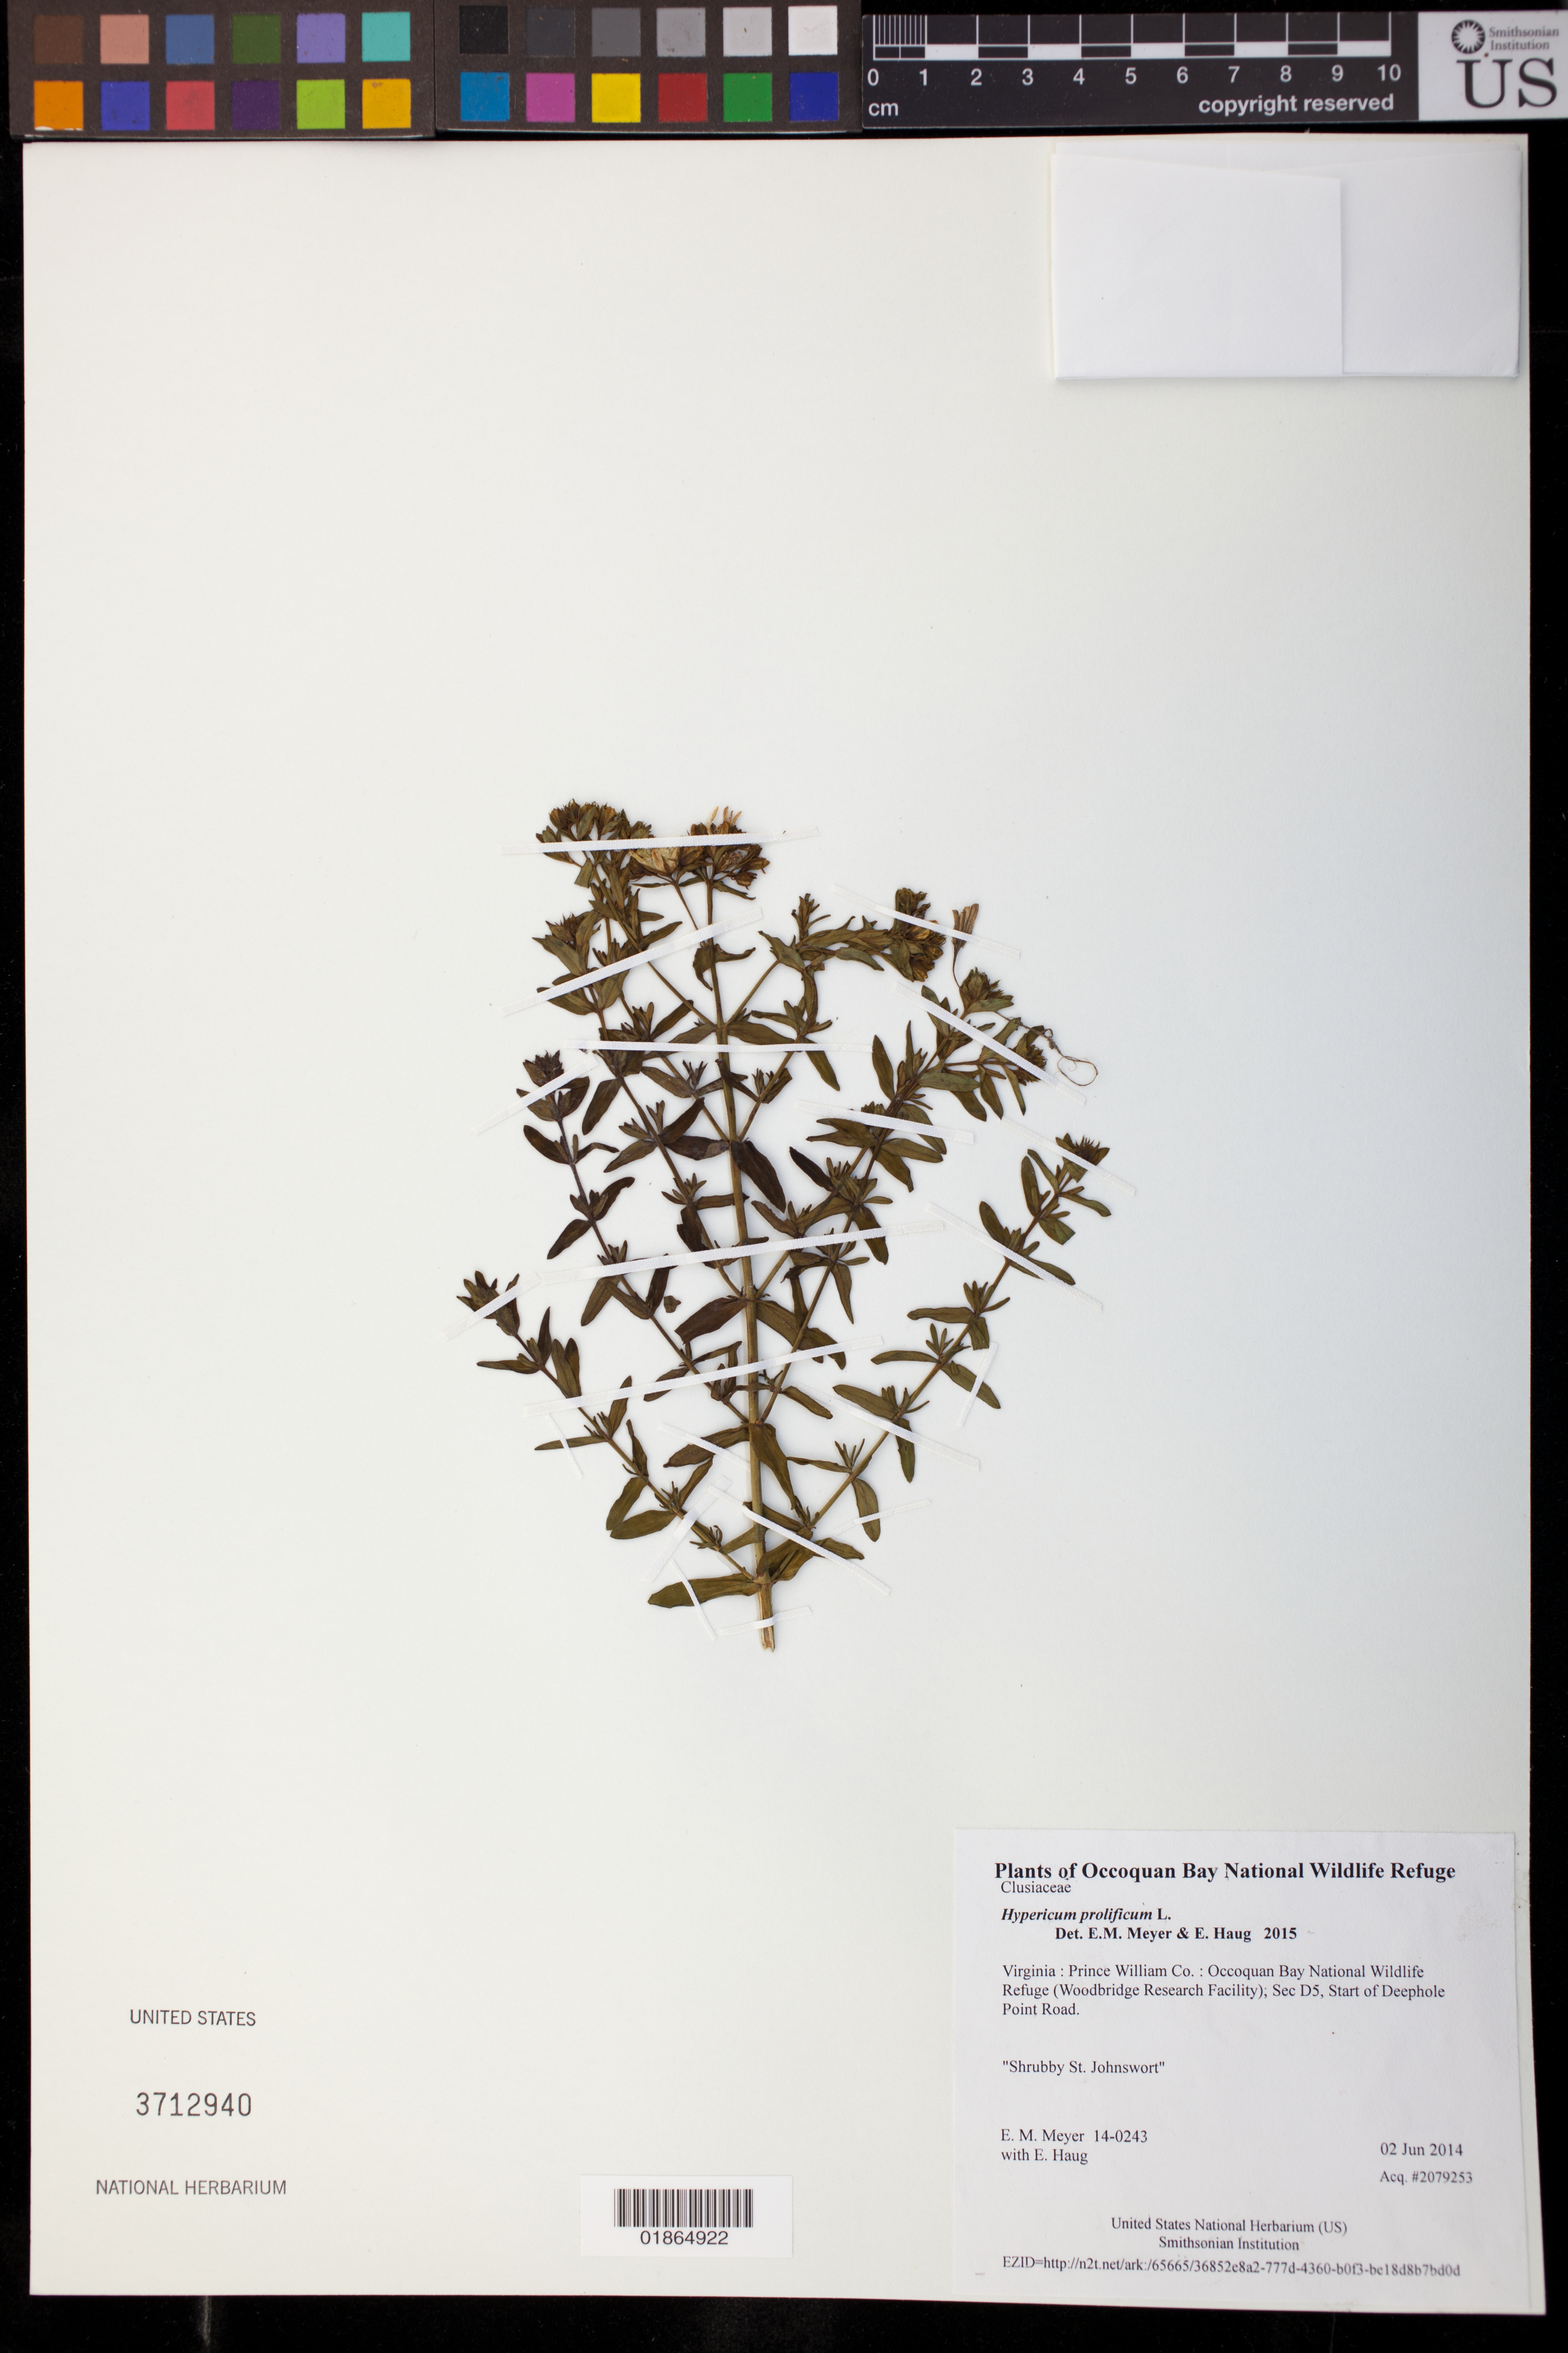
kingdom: Plantae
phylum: Tracheophyta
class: Magnoliopsida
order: Malpighiales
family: Hypericaceae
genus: Hypericum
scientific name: Hypericum prolificum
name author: L.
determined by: Meyer, E. M.; Haug, E.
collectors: E. M. Meyer & E. Haug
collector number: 14-0243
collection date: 2014-06-02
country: United States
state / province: Virginia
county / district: Prince William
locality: Occoquan Bay National Wildlife Refuge (Woodbridge Research Facility); Sec D5, Start of Deephole Point Road.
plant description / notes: Shrubby St. Johnswort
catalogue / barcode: US 3712940